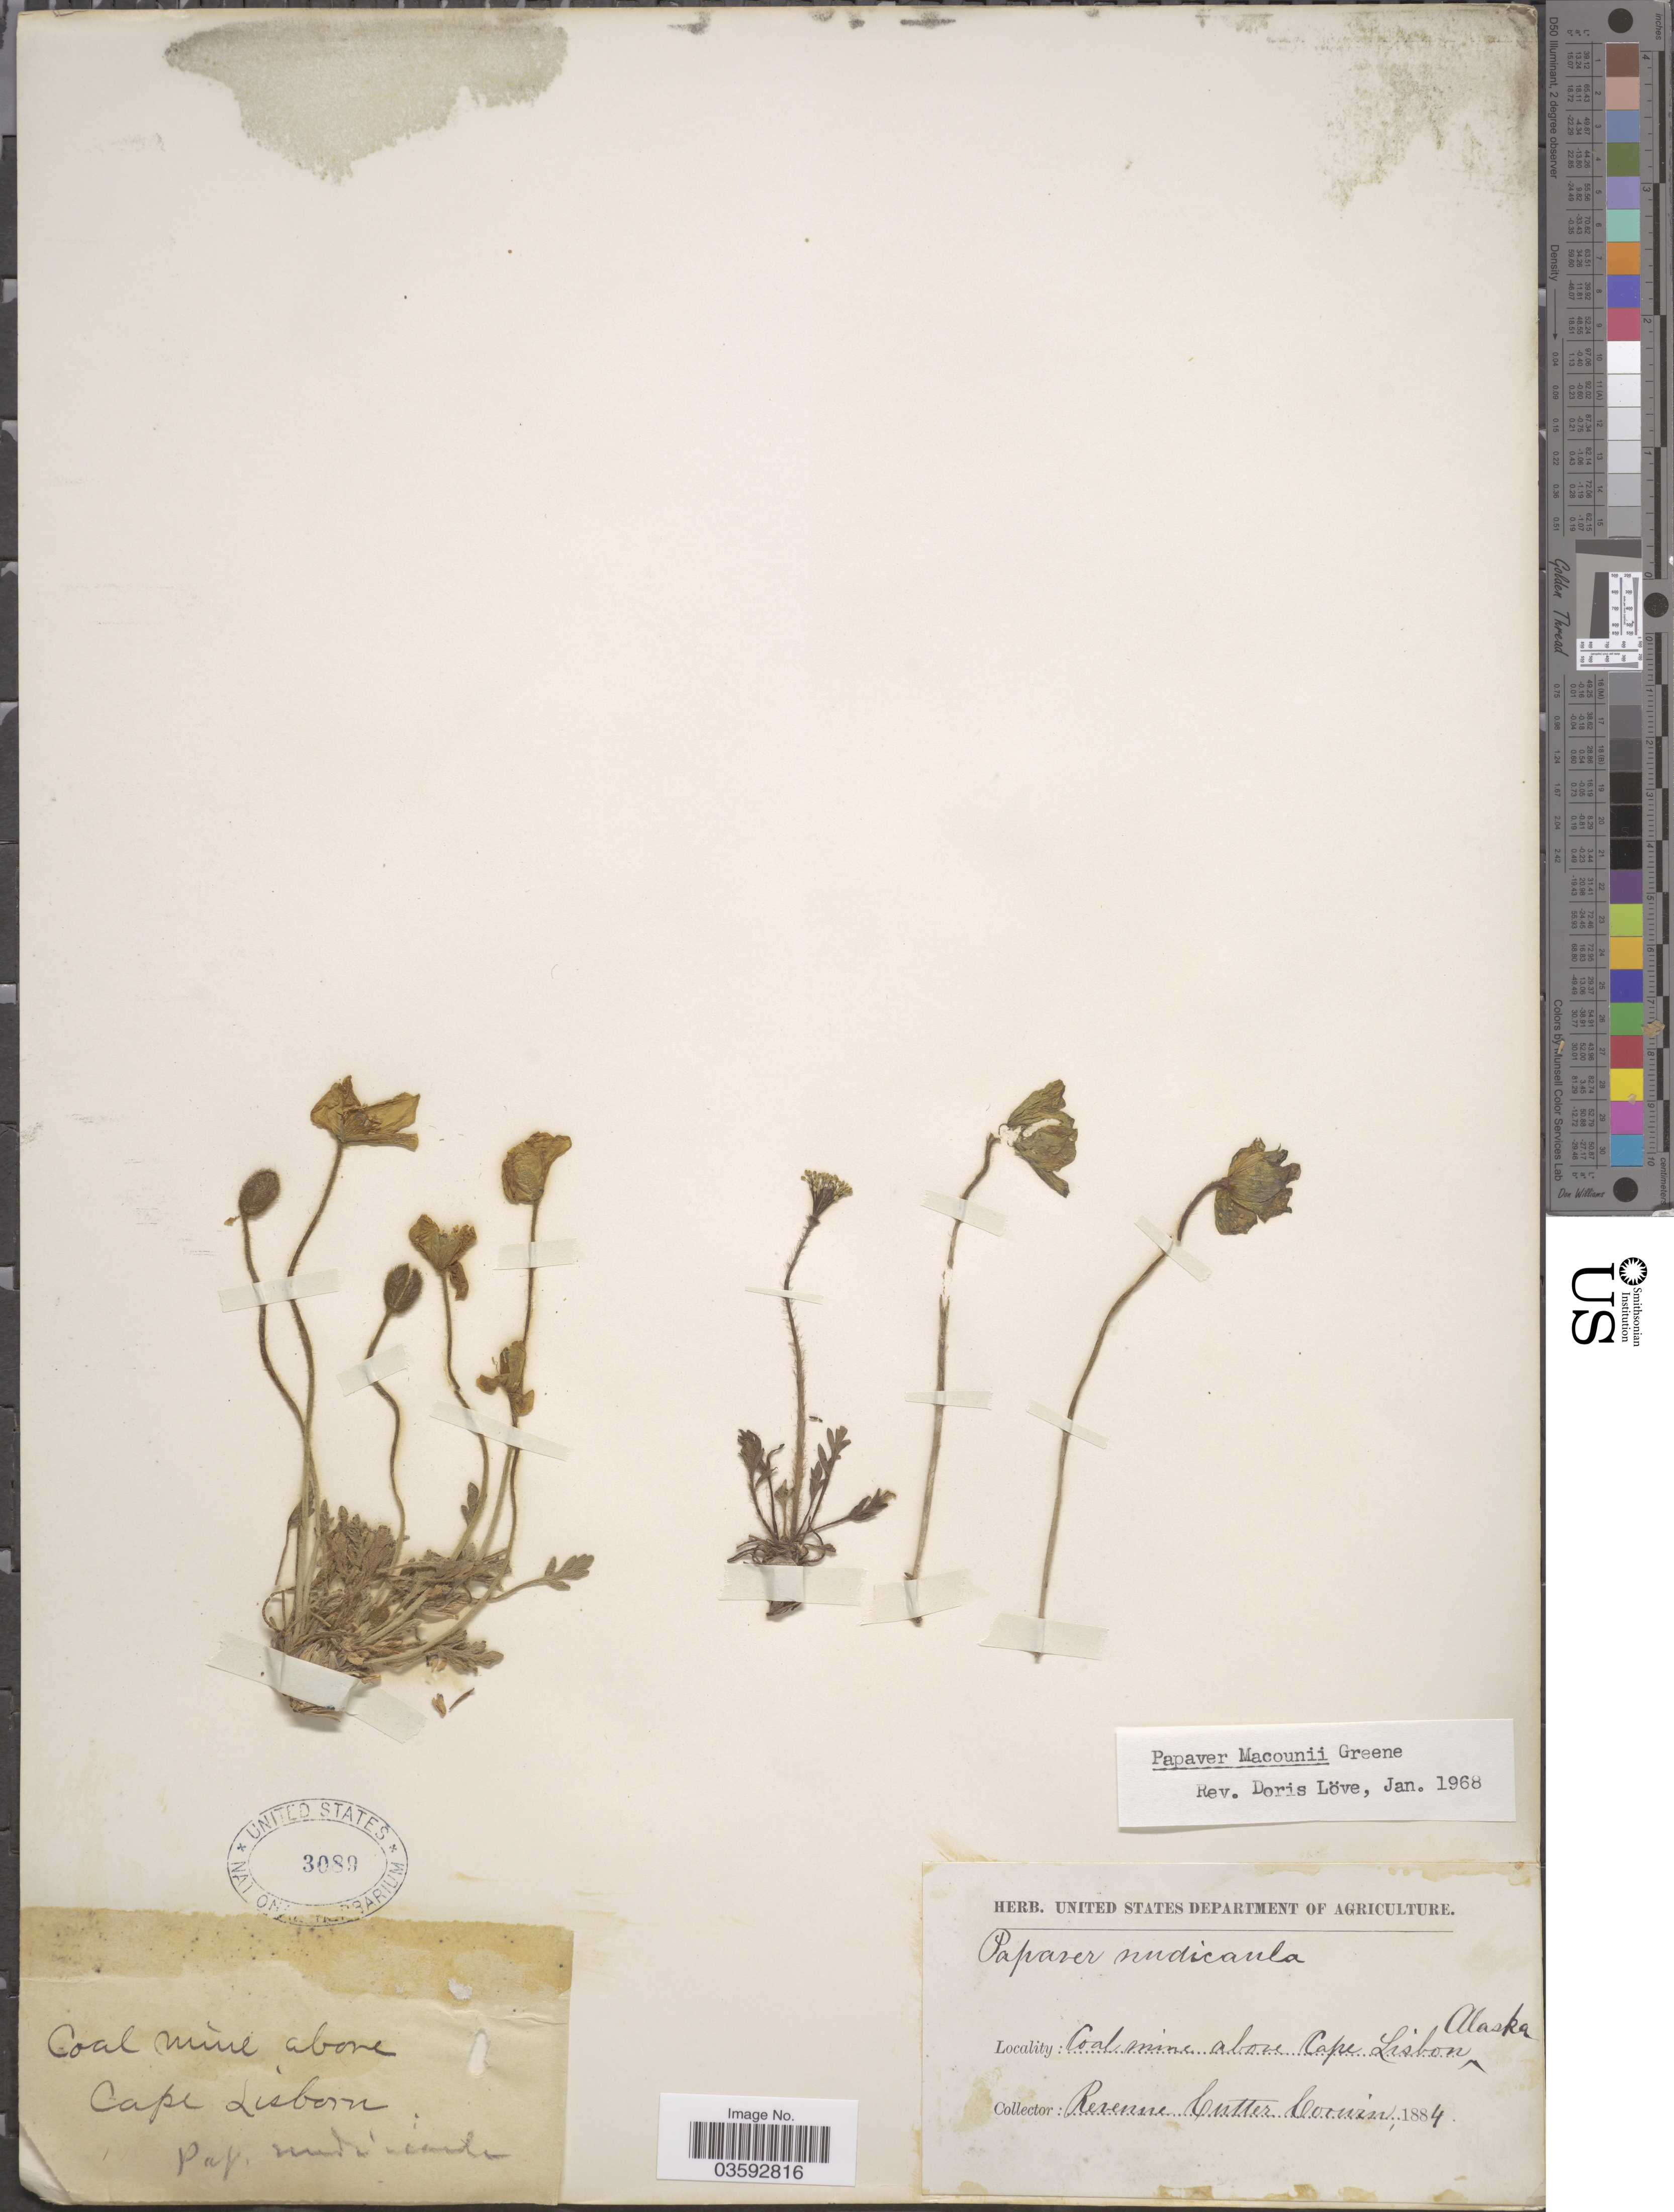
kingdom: Plantae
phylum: Tracheophyta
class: Magnoliopsida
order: Ranunculales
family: Papaveraceae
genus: Papaver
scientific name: Papaver macounii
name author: Greene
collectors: Corwin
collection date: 1884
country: United States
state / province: Alaska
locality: Coal mine above Cape Lisbon.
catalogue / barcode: US 3089